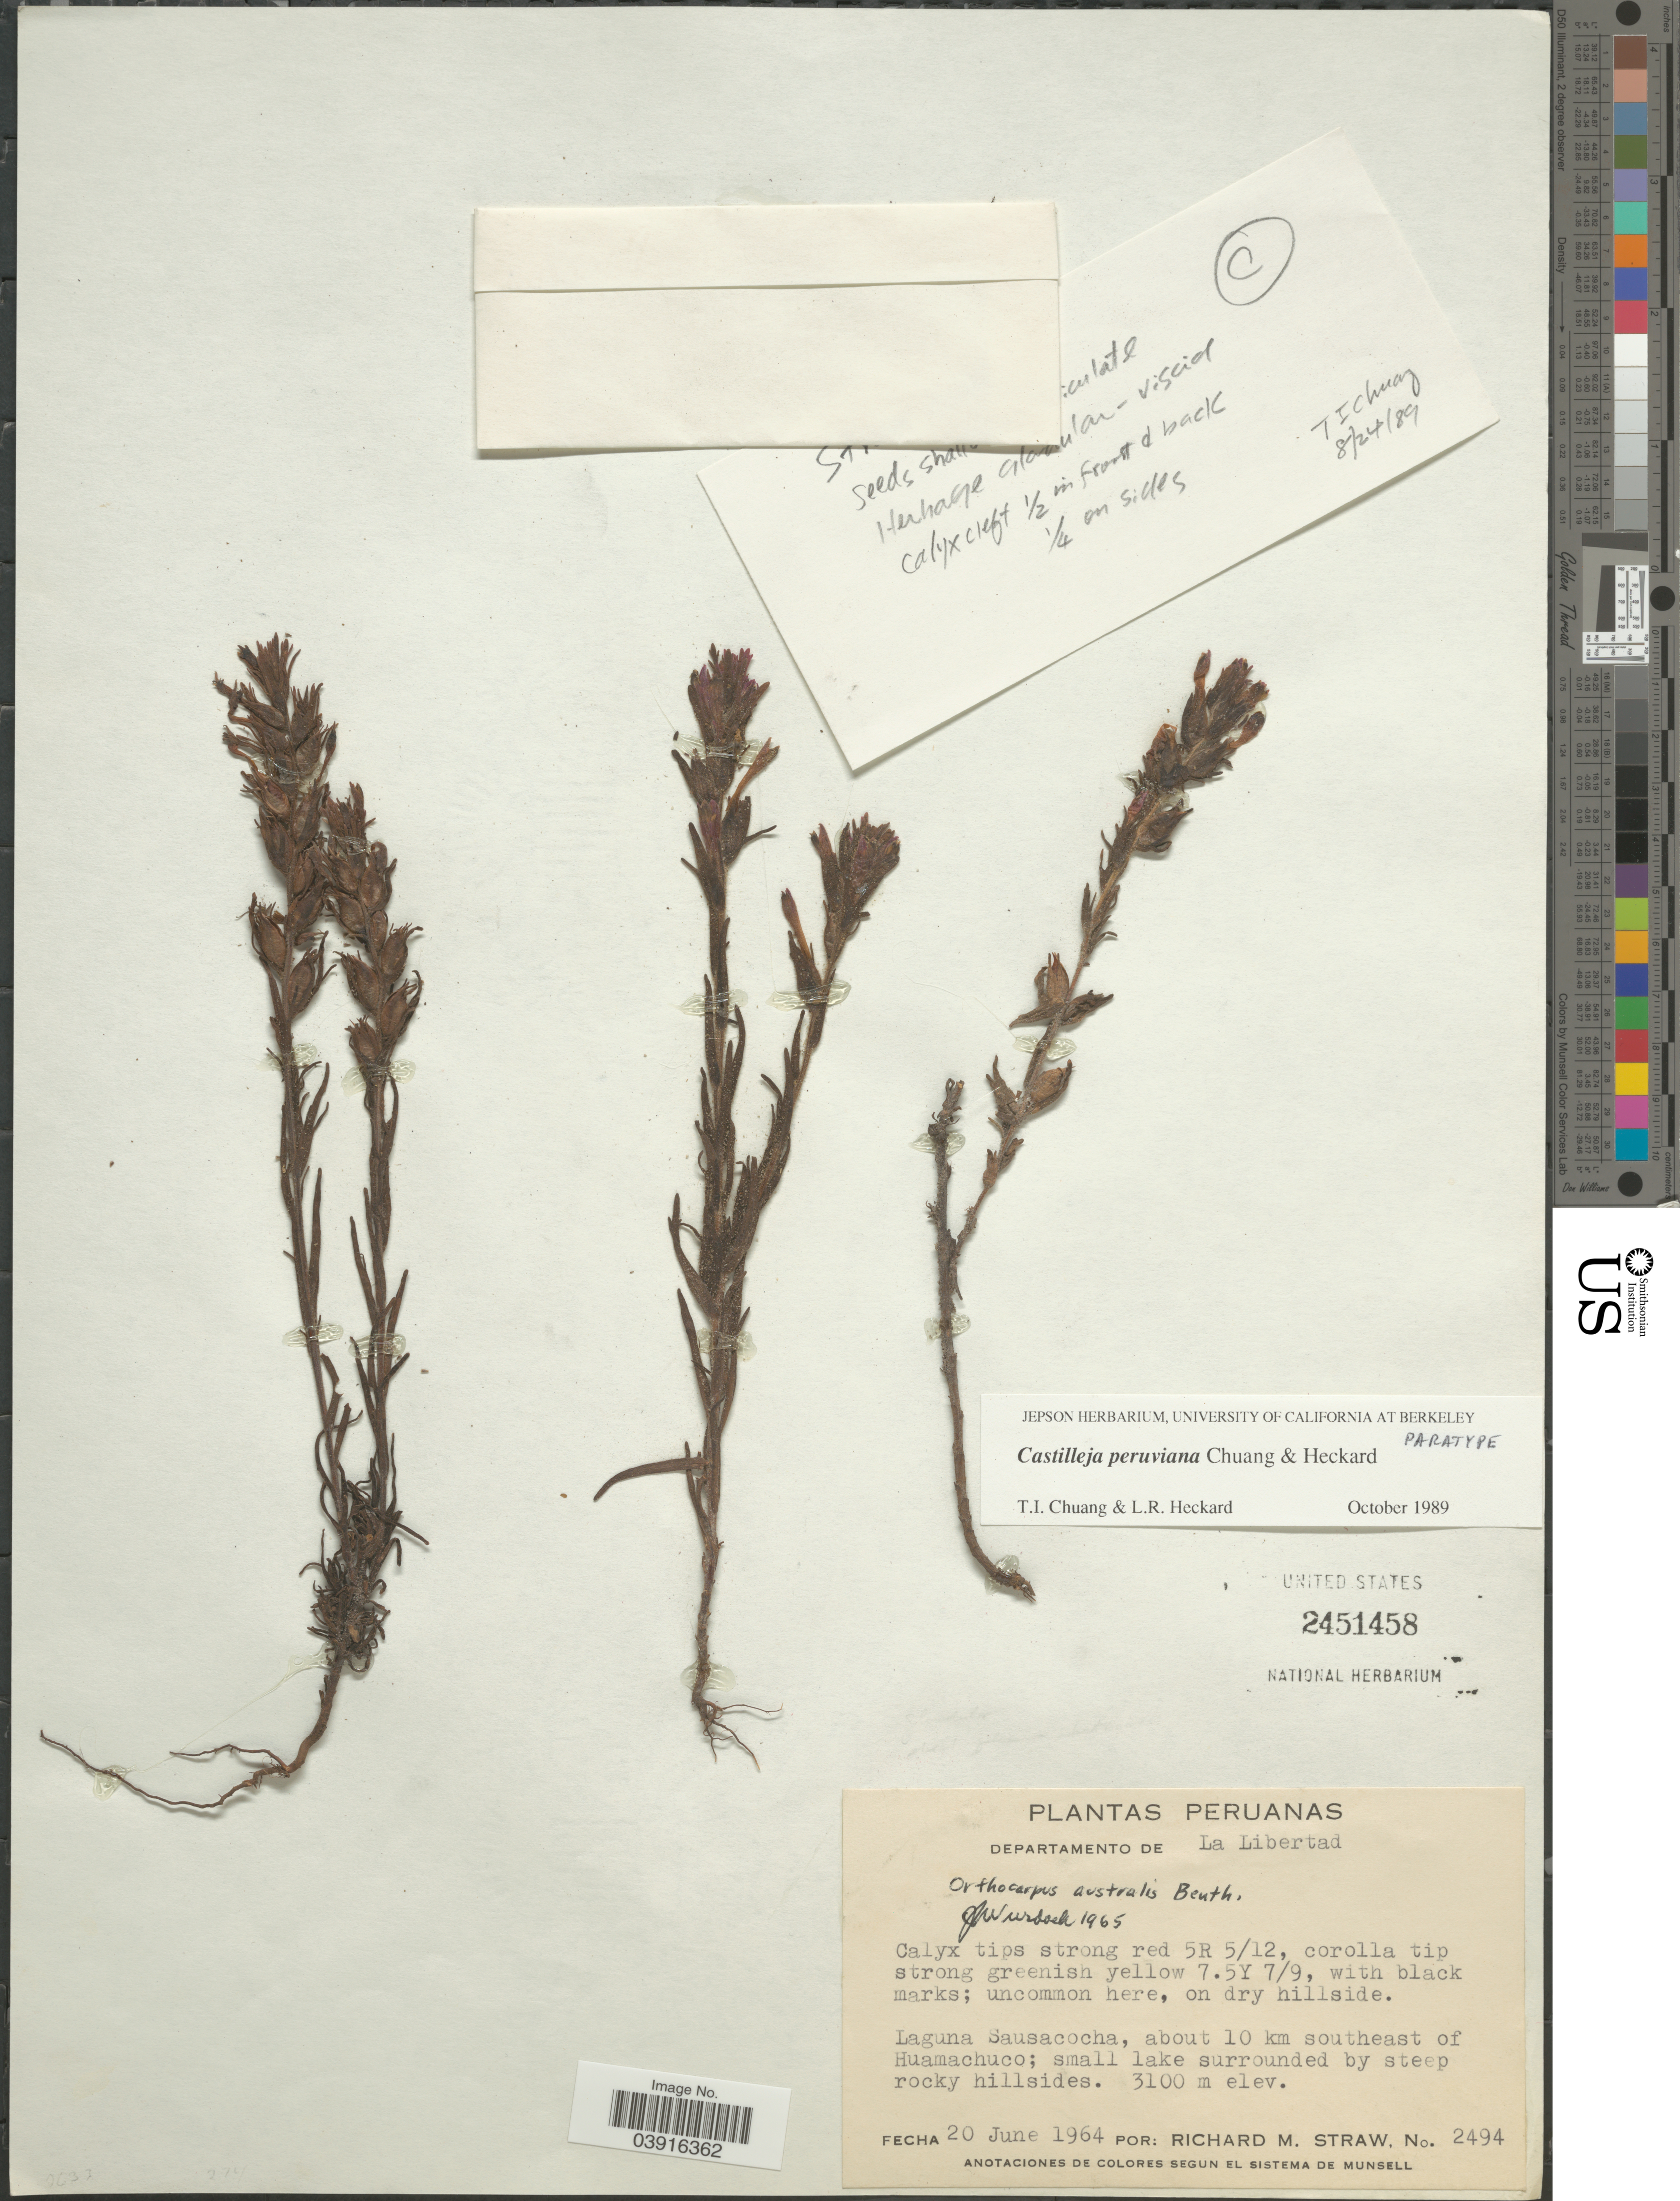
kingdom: Plantae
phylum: Tracheophyta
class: Magnoliopsida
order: Lamiales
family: Orobanchaceae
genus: Castilleja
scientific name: Castilleja peruviana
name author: T.I. Chuang & Heckard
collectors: R. M. Straw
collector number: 2494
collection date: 1964-06-20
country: Peru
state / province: La Libertad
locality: Departamento de La Libertad. Laguna Sausacocha, about 10 km southeast of Huamachuco; small lake surrounded by steep rocky hillsides.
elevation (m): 3100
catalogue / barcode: US 2451458